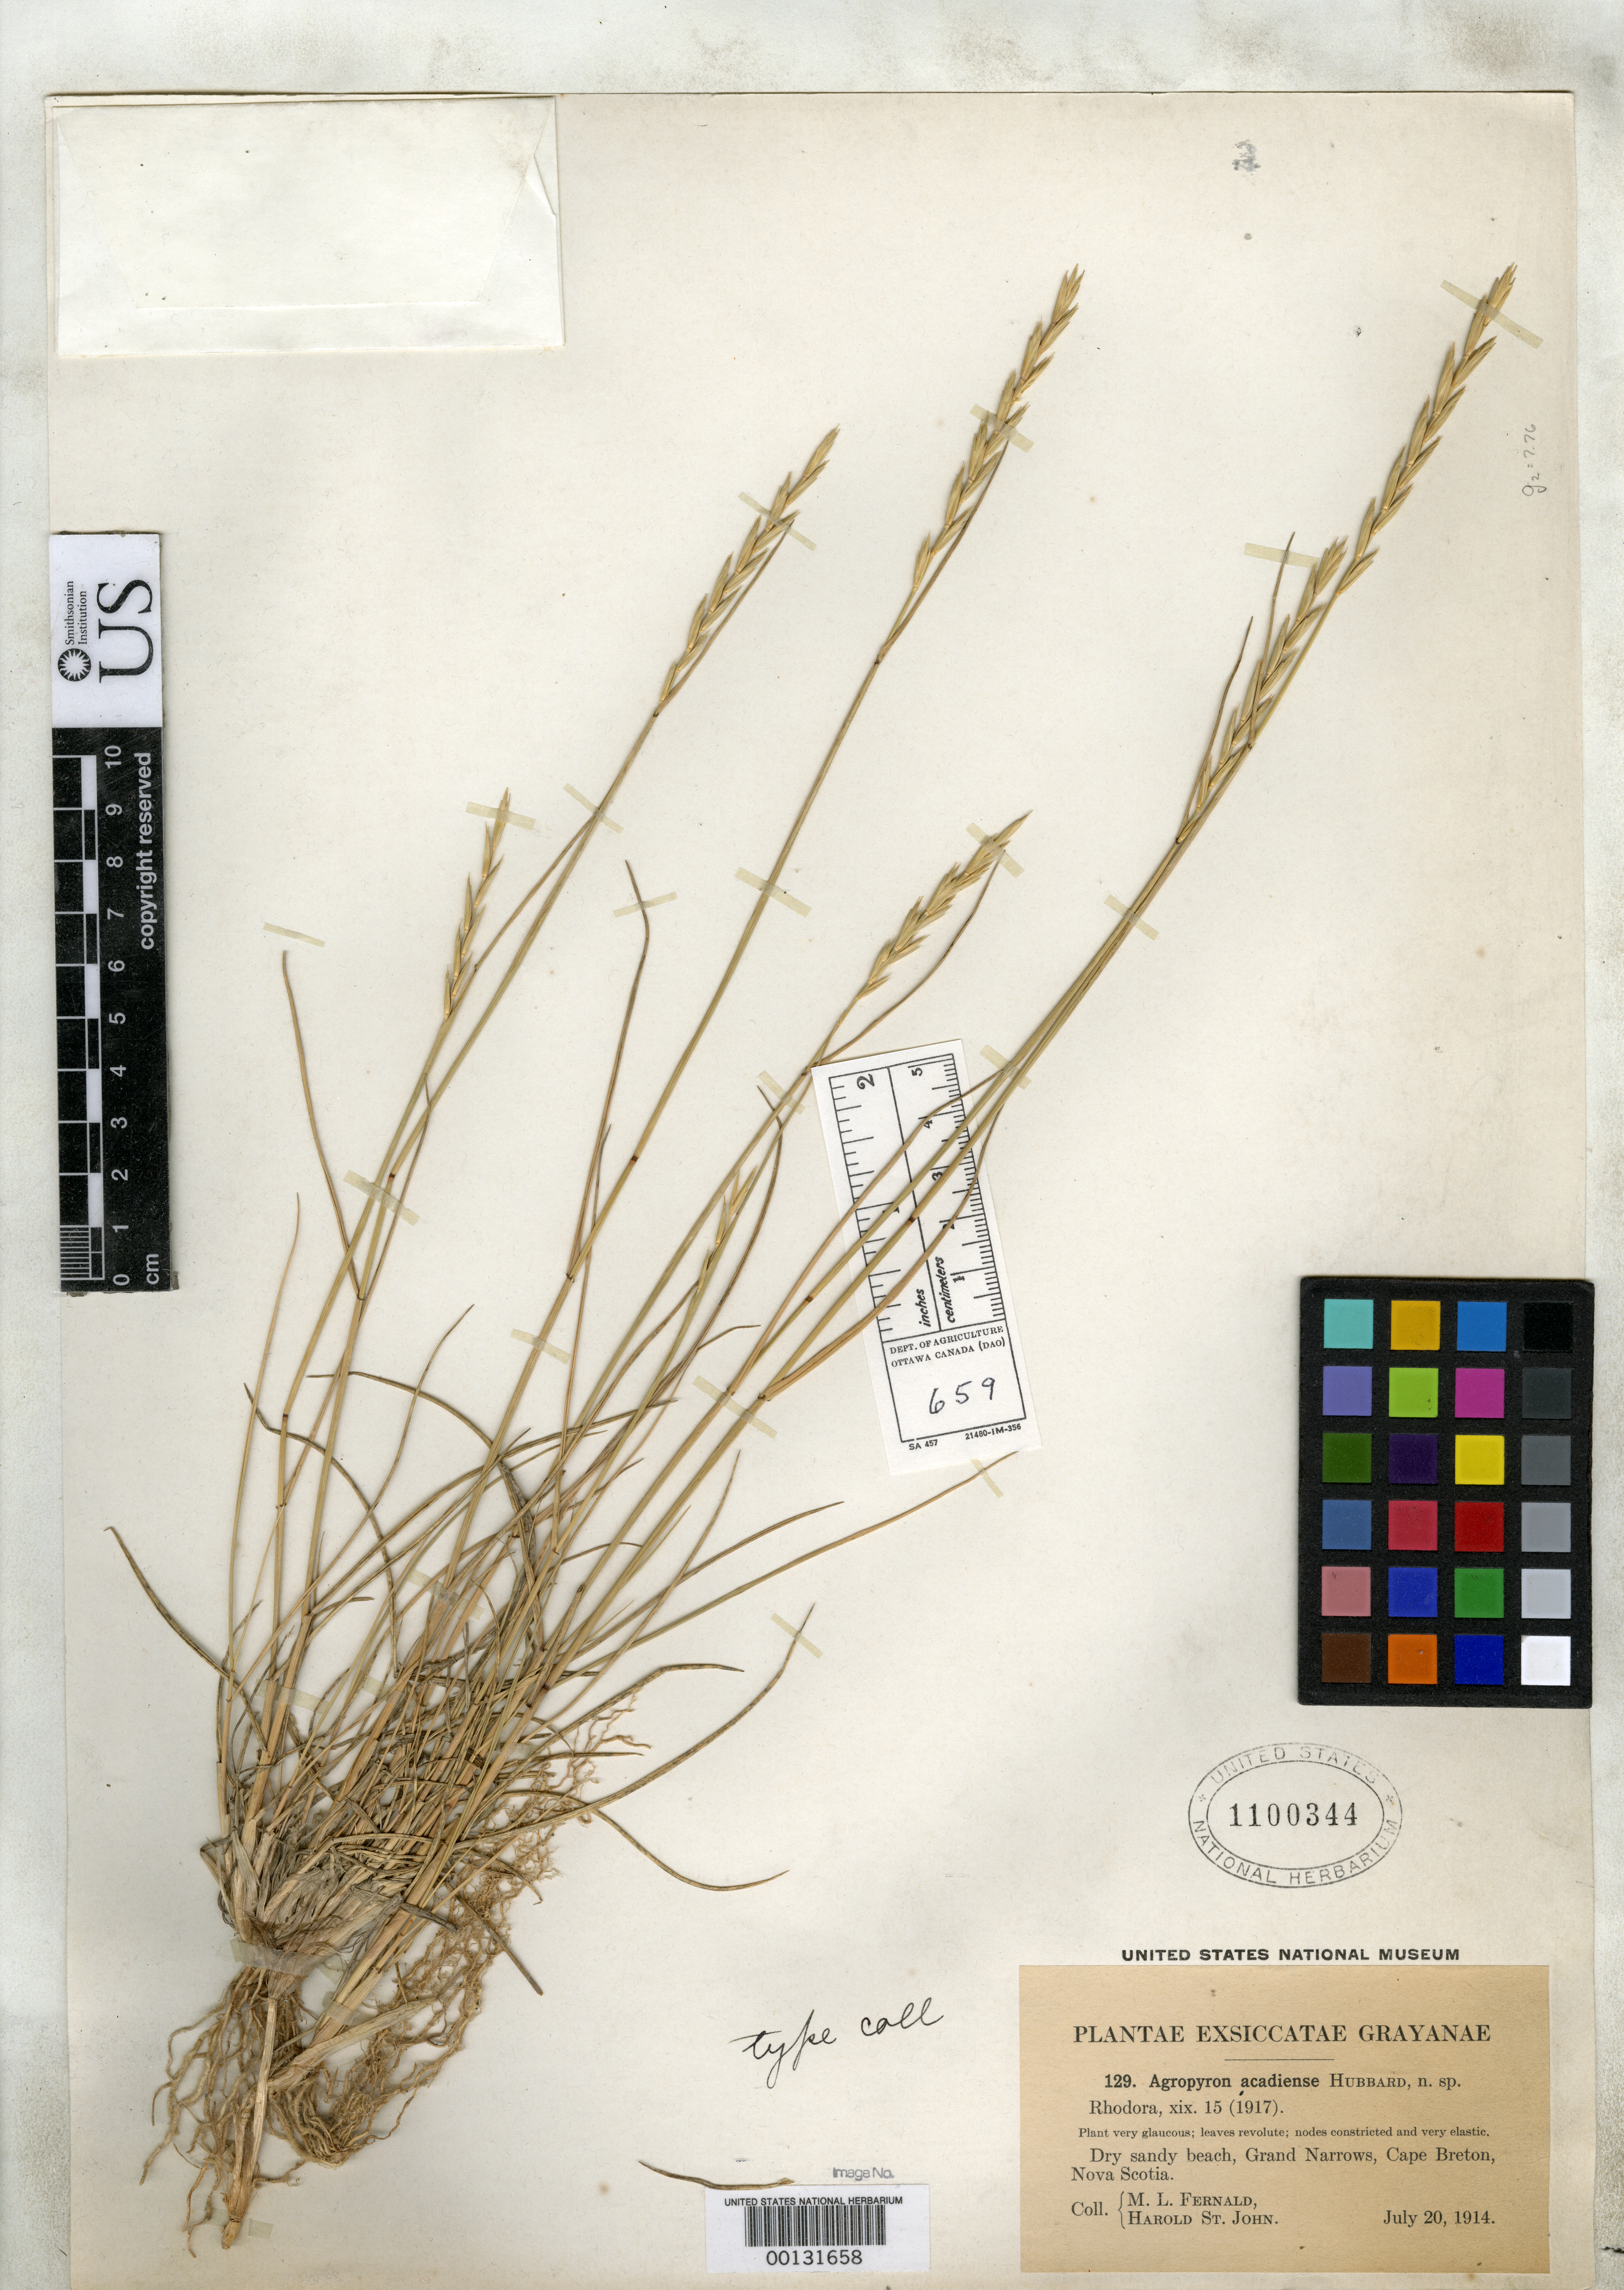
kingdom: Plantae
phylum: Tracheophyta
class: Liliopsida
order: Poales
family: Poaceae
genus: Agropyron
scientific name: Agropyron acadiense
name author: F.T. Hubb.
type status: Isotype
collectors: M. L. Fernald & H. St. John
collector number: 129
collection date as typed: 20 Jul 1914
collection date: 1914-07-20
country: Canada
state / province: Nova Scotia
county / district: Cape Breton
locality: Grand Narrows.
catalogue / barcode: US 1100344